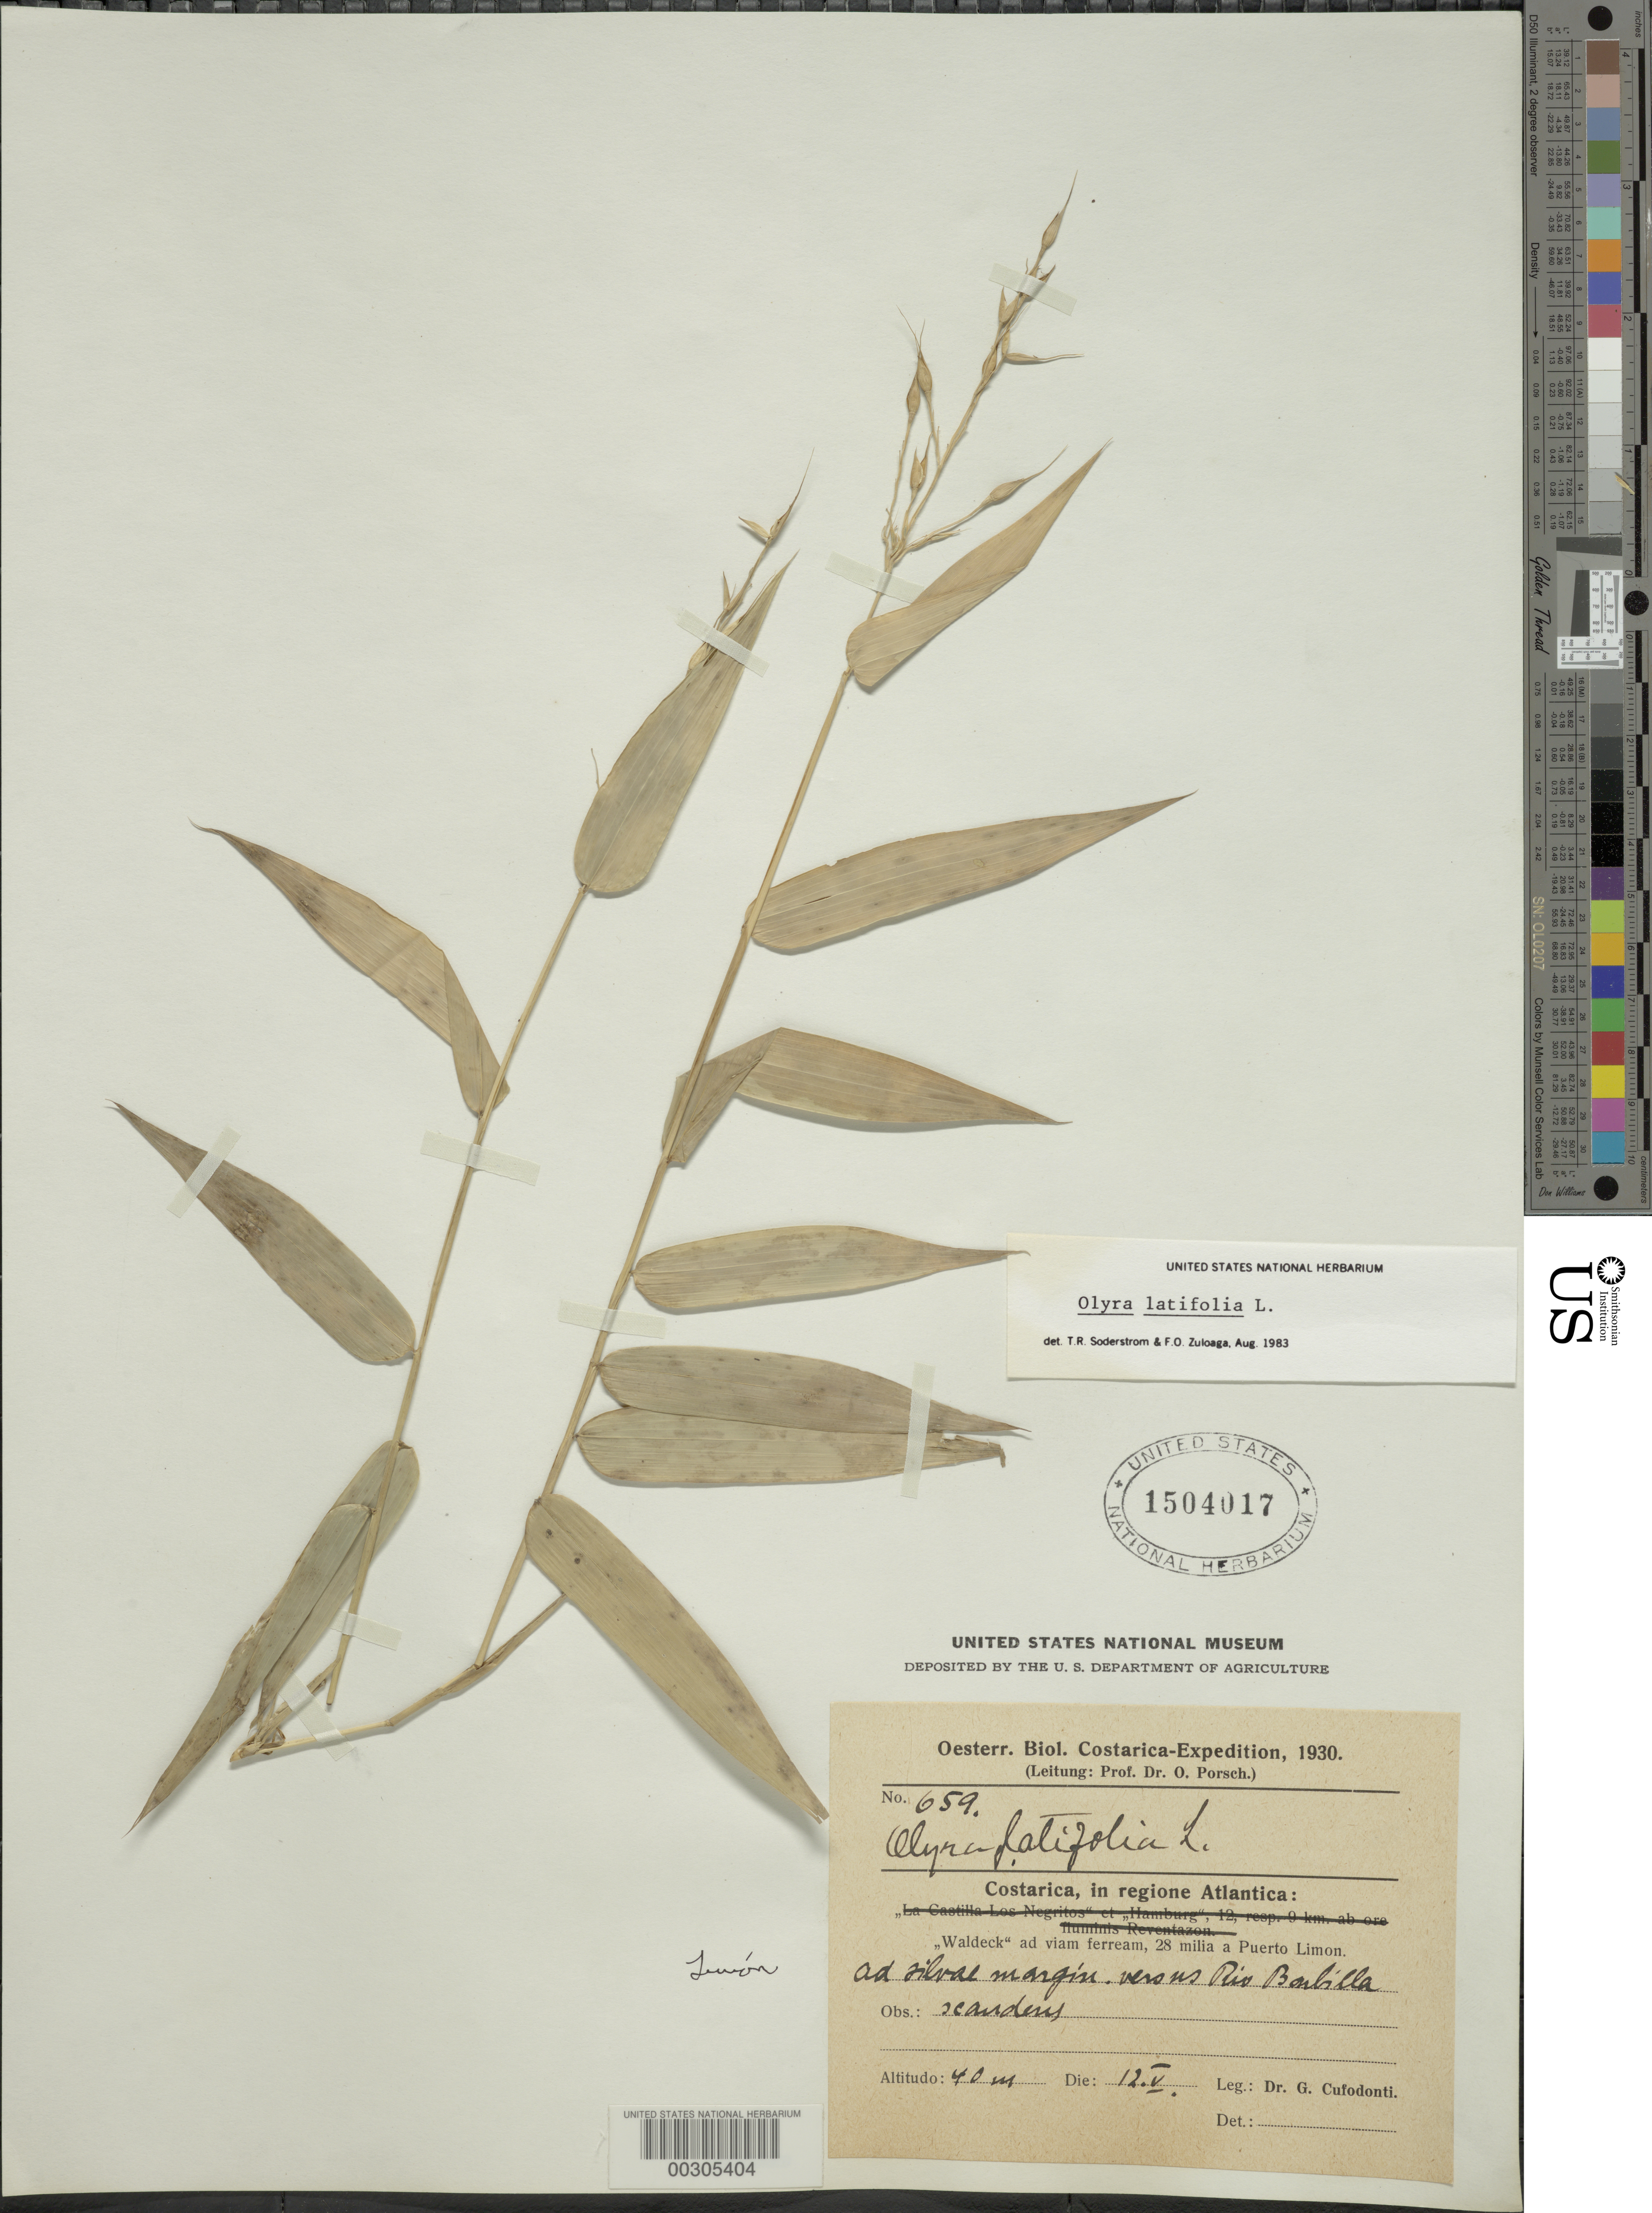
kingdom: Plantae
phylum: Tracheophyta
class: Liliopsida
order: Poales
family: Poaceae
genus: Olyra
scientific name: Olyra latifolia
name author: L.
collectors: G. Cufodontis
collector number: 659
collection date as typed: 12 May 1930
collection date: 1930-05-12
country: Costa Rica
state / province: Limón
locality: Puerto Limón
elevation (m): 40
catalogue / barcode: US 1504017